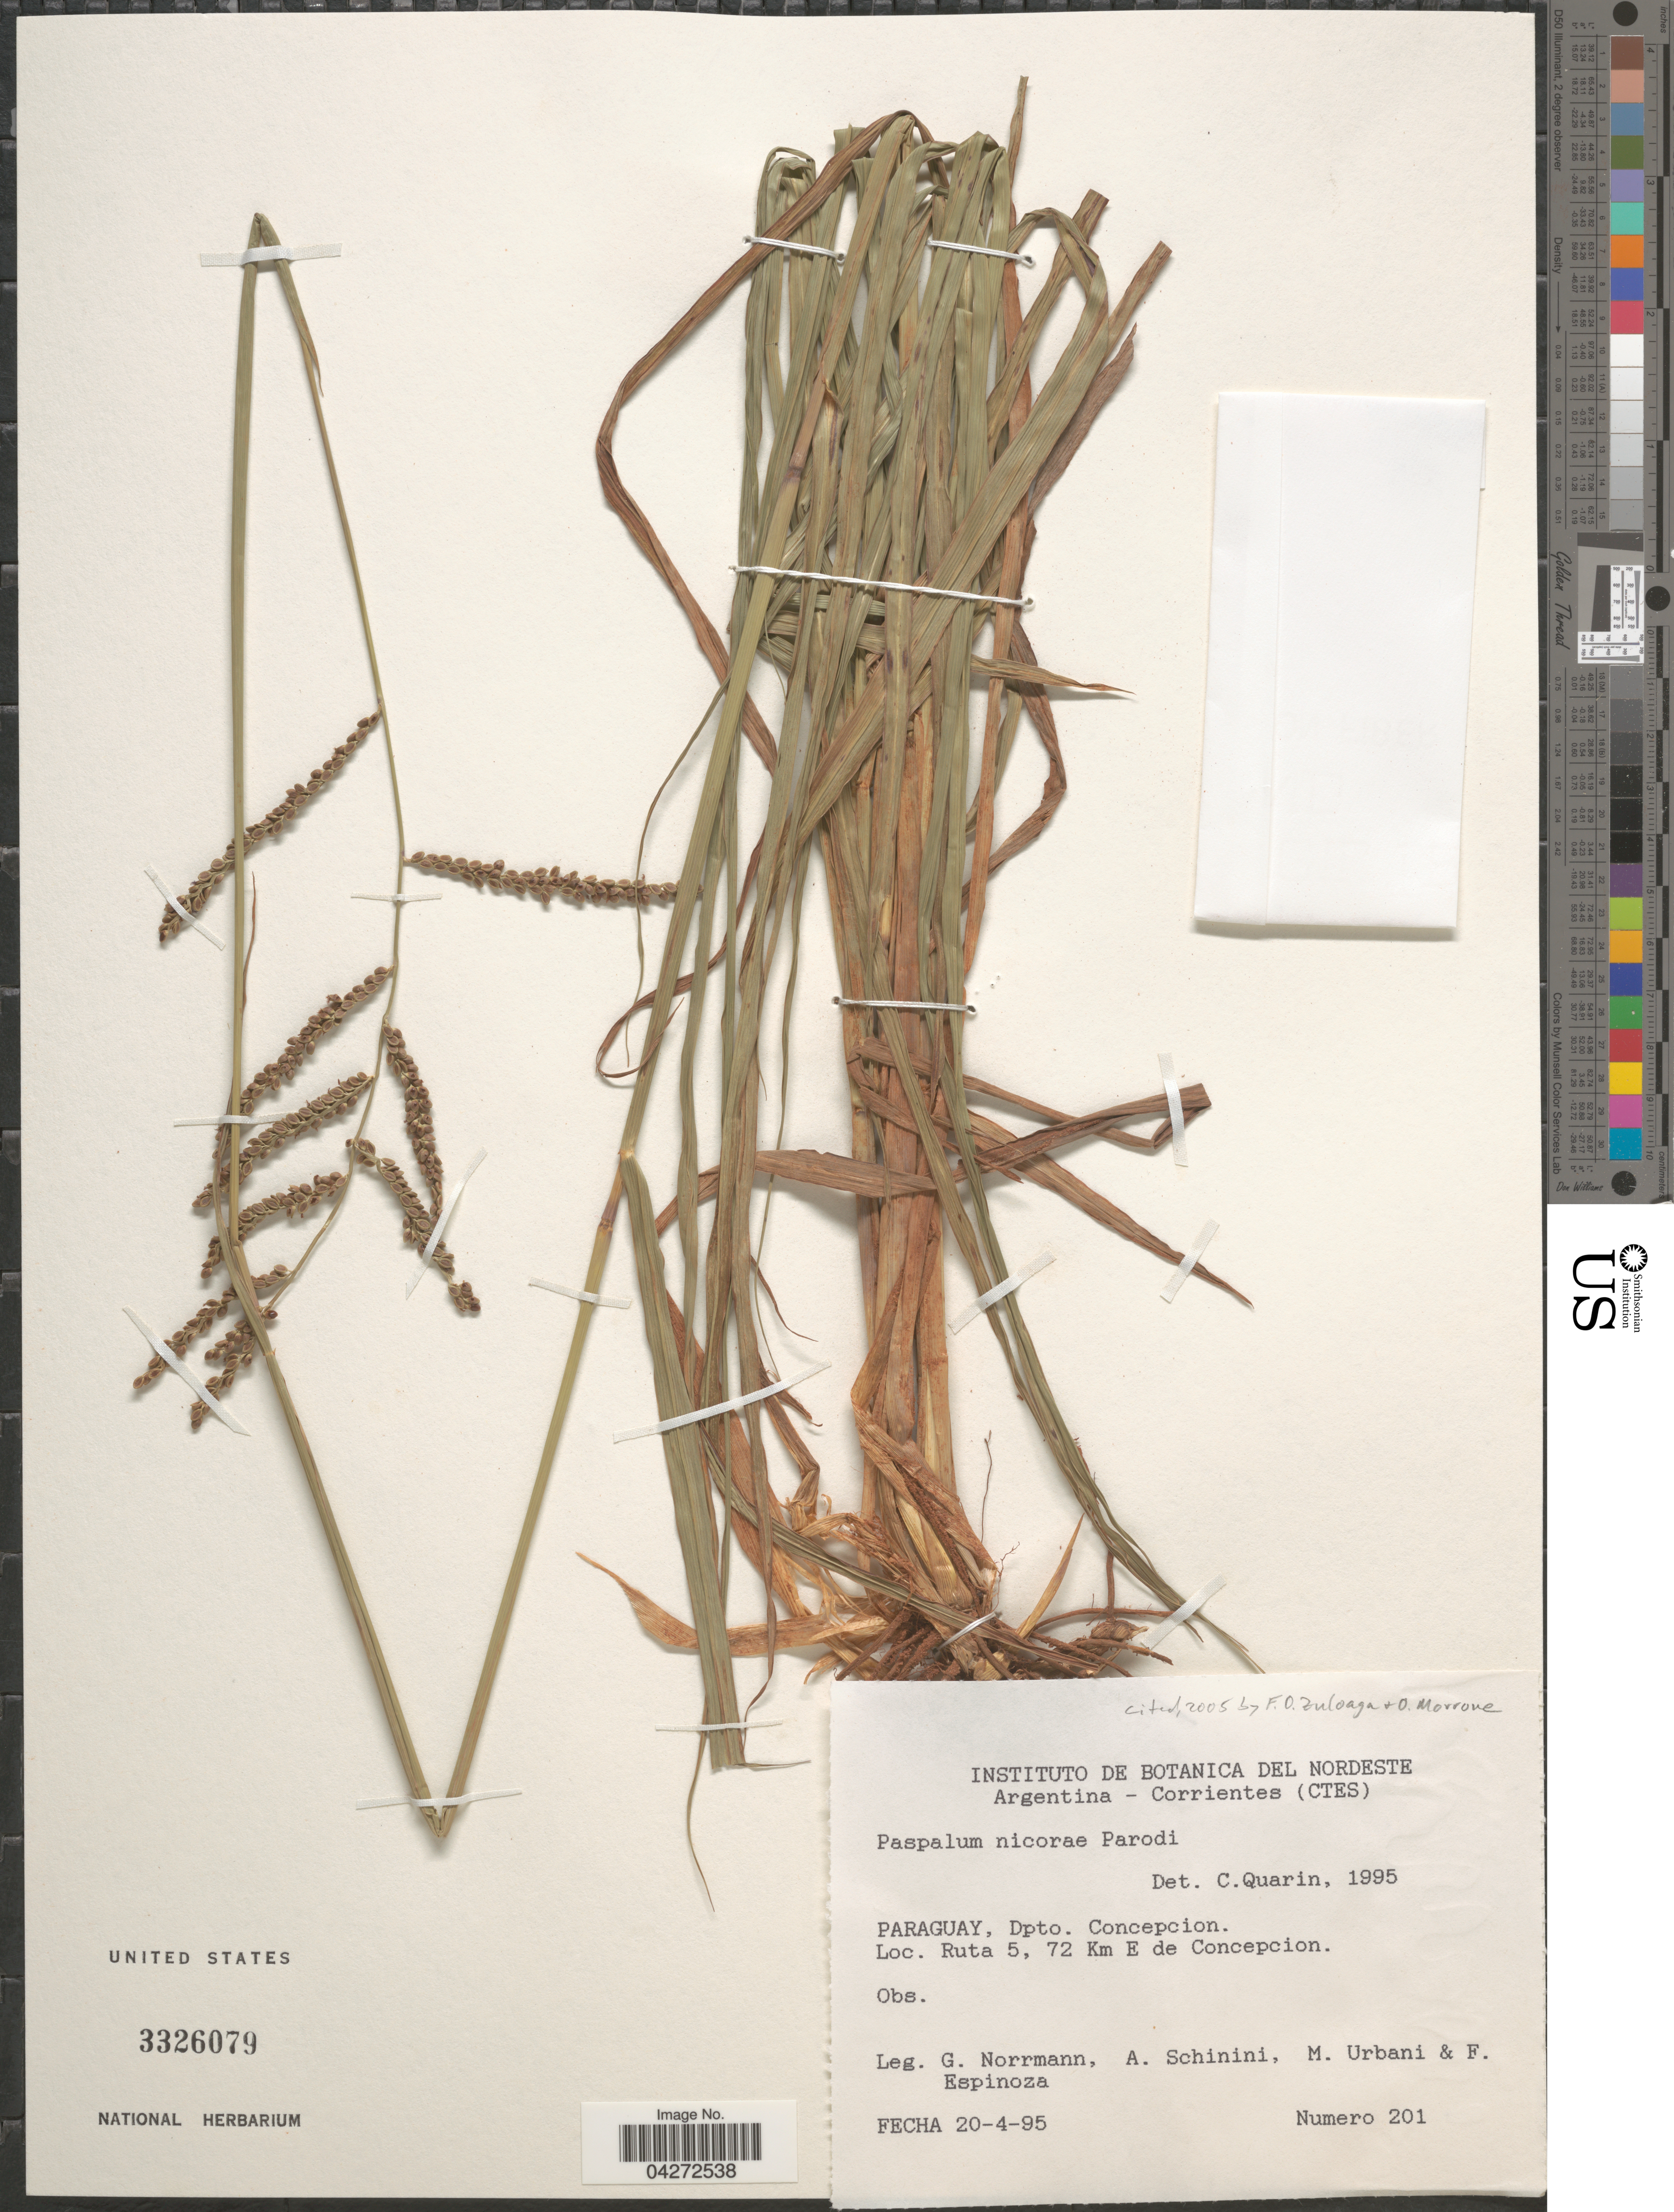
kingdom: Plantae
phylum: Tracheophyta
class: Liliopsida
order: Poales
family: Poaceae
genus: Paspalum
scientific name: Paspalum nicorae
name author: Parodi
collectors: G. Norrmann, A. Schinini, M. Urbani & F. Espinoza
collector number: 201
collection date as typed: Transcribed d/m/y: 20/4/95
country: Paraguay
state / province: Concepcion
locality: Dpto. Concepcion. Ruta 5, 72 Km E de Concepcion.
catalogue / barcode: US 3326079